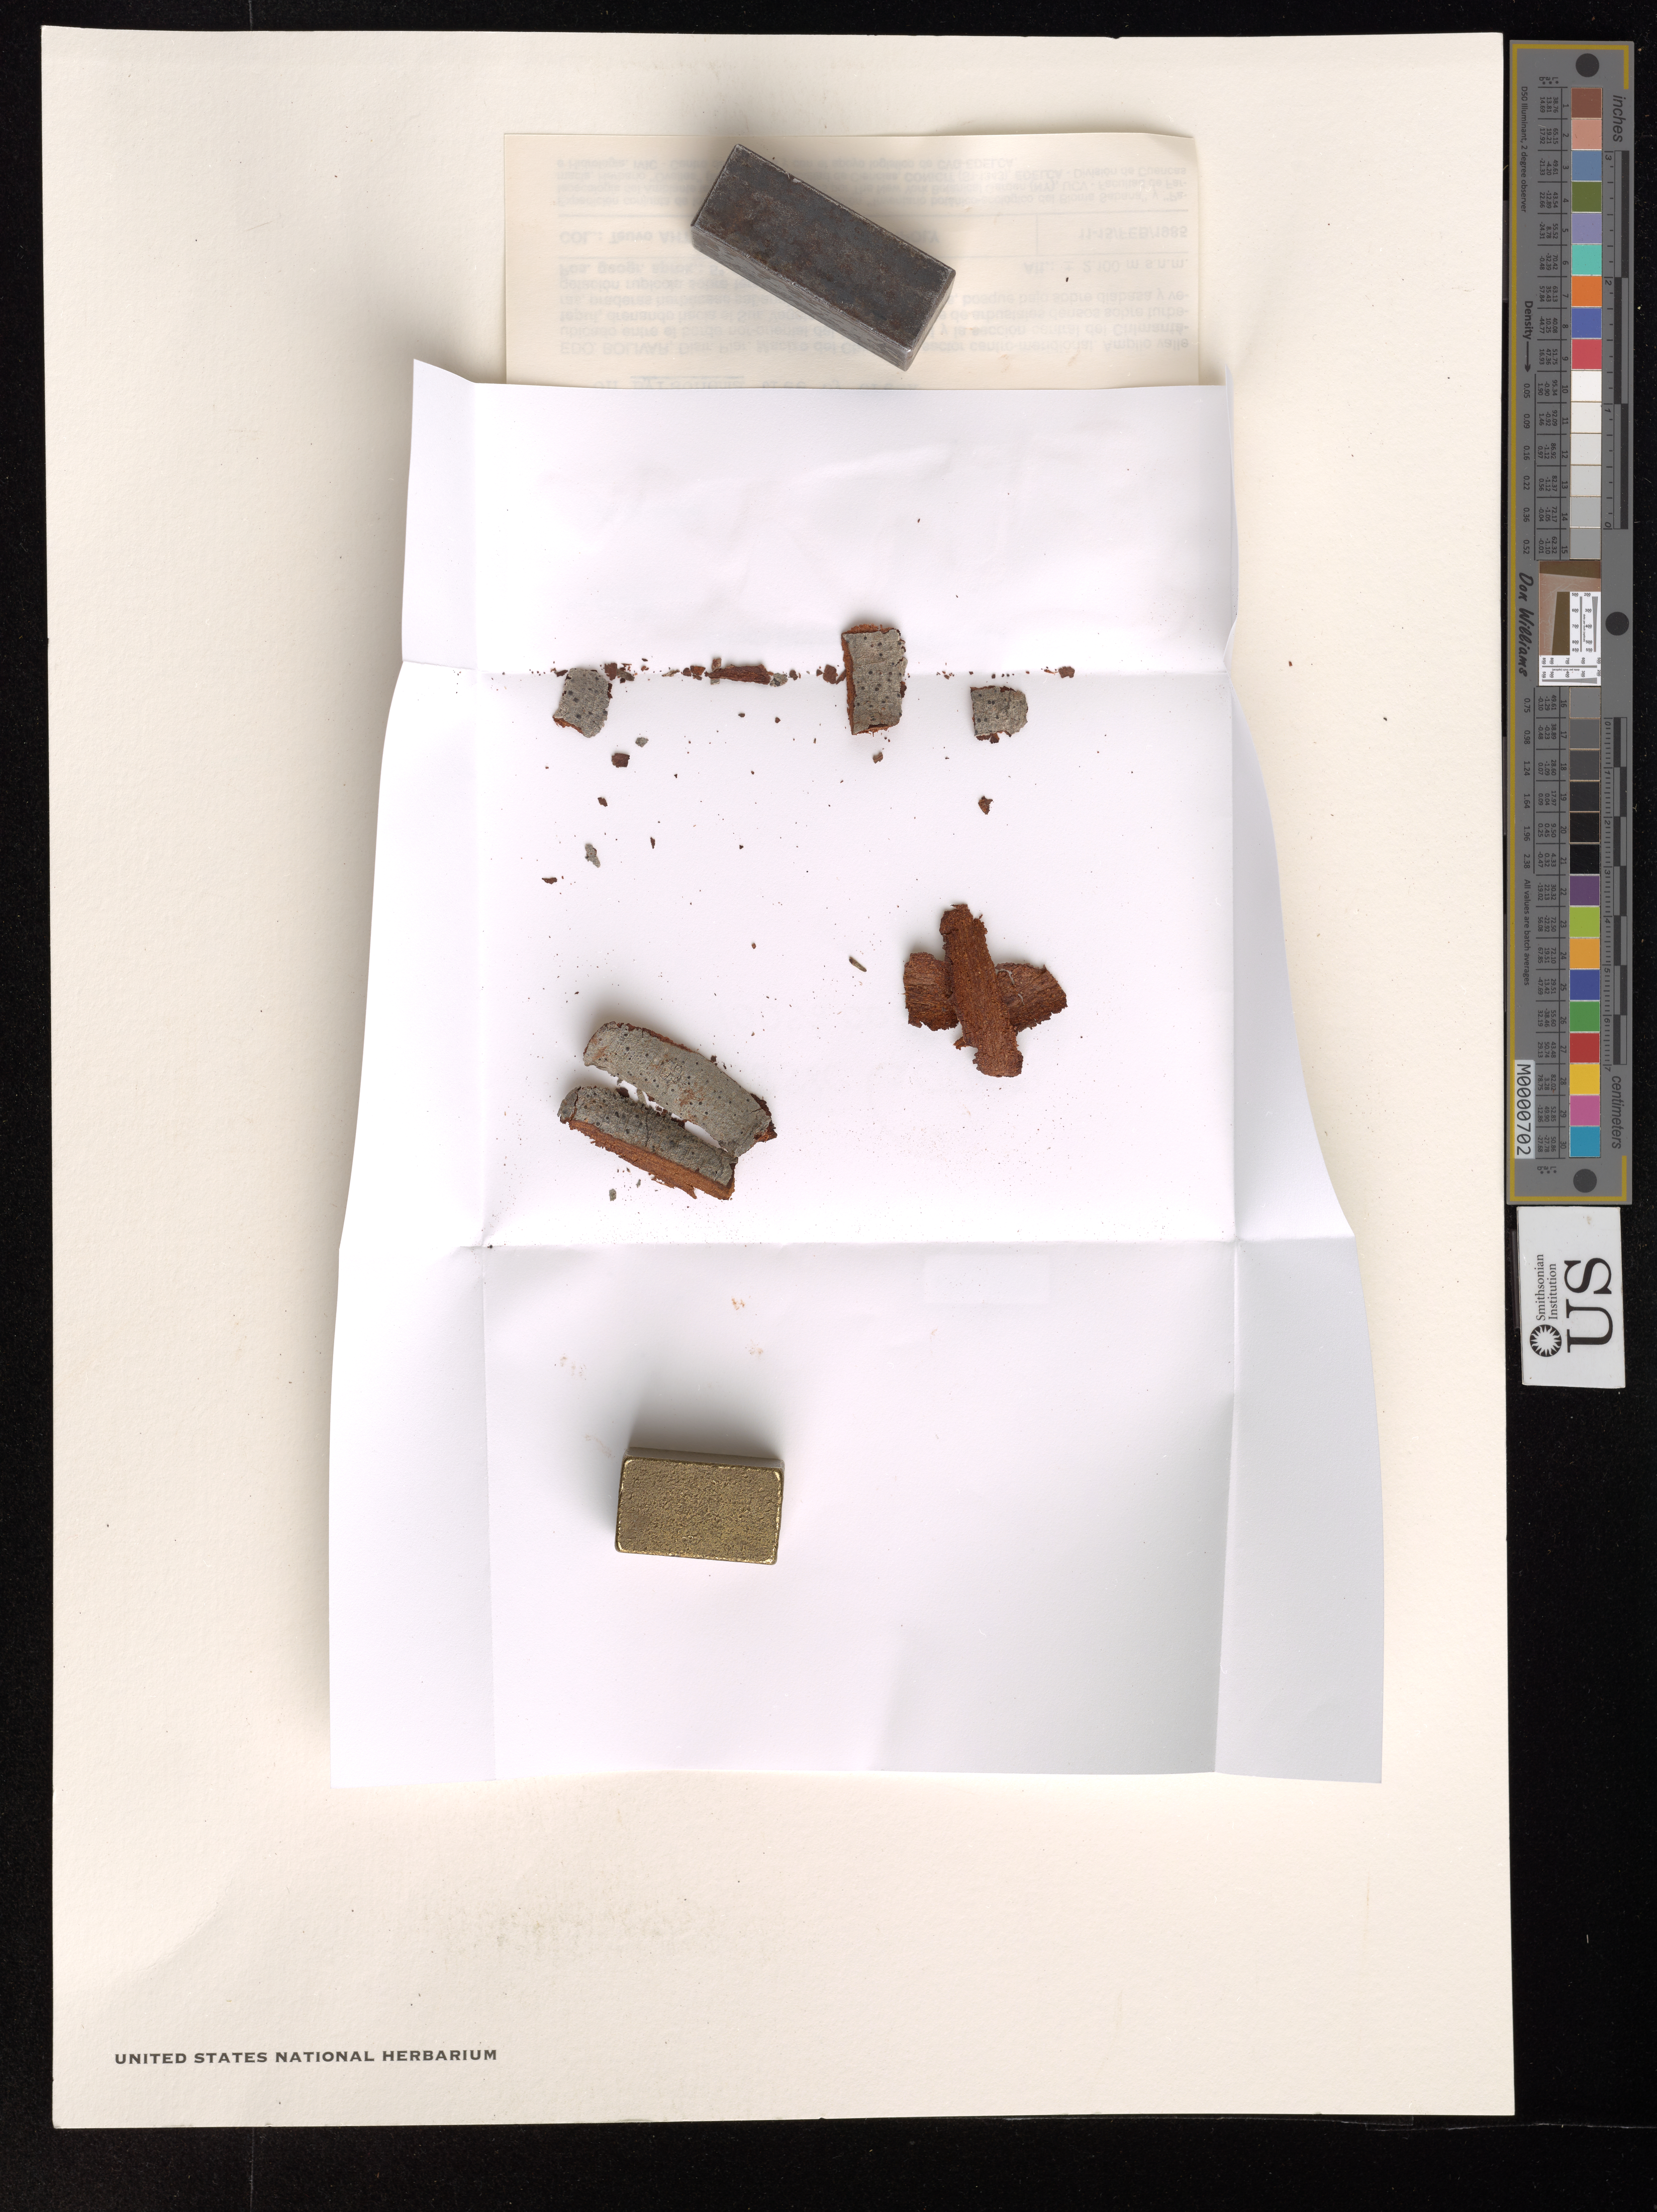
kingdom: Fungi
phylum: Ascomycota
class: Eurotiomycetes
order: Pyrenulales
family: Pyrenulaceae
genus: Pyrenula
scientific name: Pyrenula sp.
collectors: T. T. Ahti, O. Huber & J. J. Pipoly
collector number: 45296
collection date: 1985-02-11/1985-02-15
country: Venezuela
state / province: Bolivar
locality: Distr. Piar: Macizo del Chimantá, sector centro-meridional. Amplio valle ubicado entre el borde nor-oriental del Torono-tepui y la sección central del Chimantá-tepui, drenando hacia el Sur.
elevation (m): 2.1